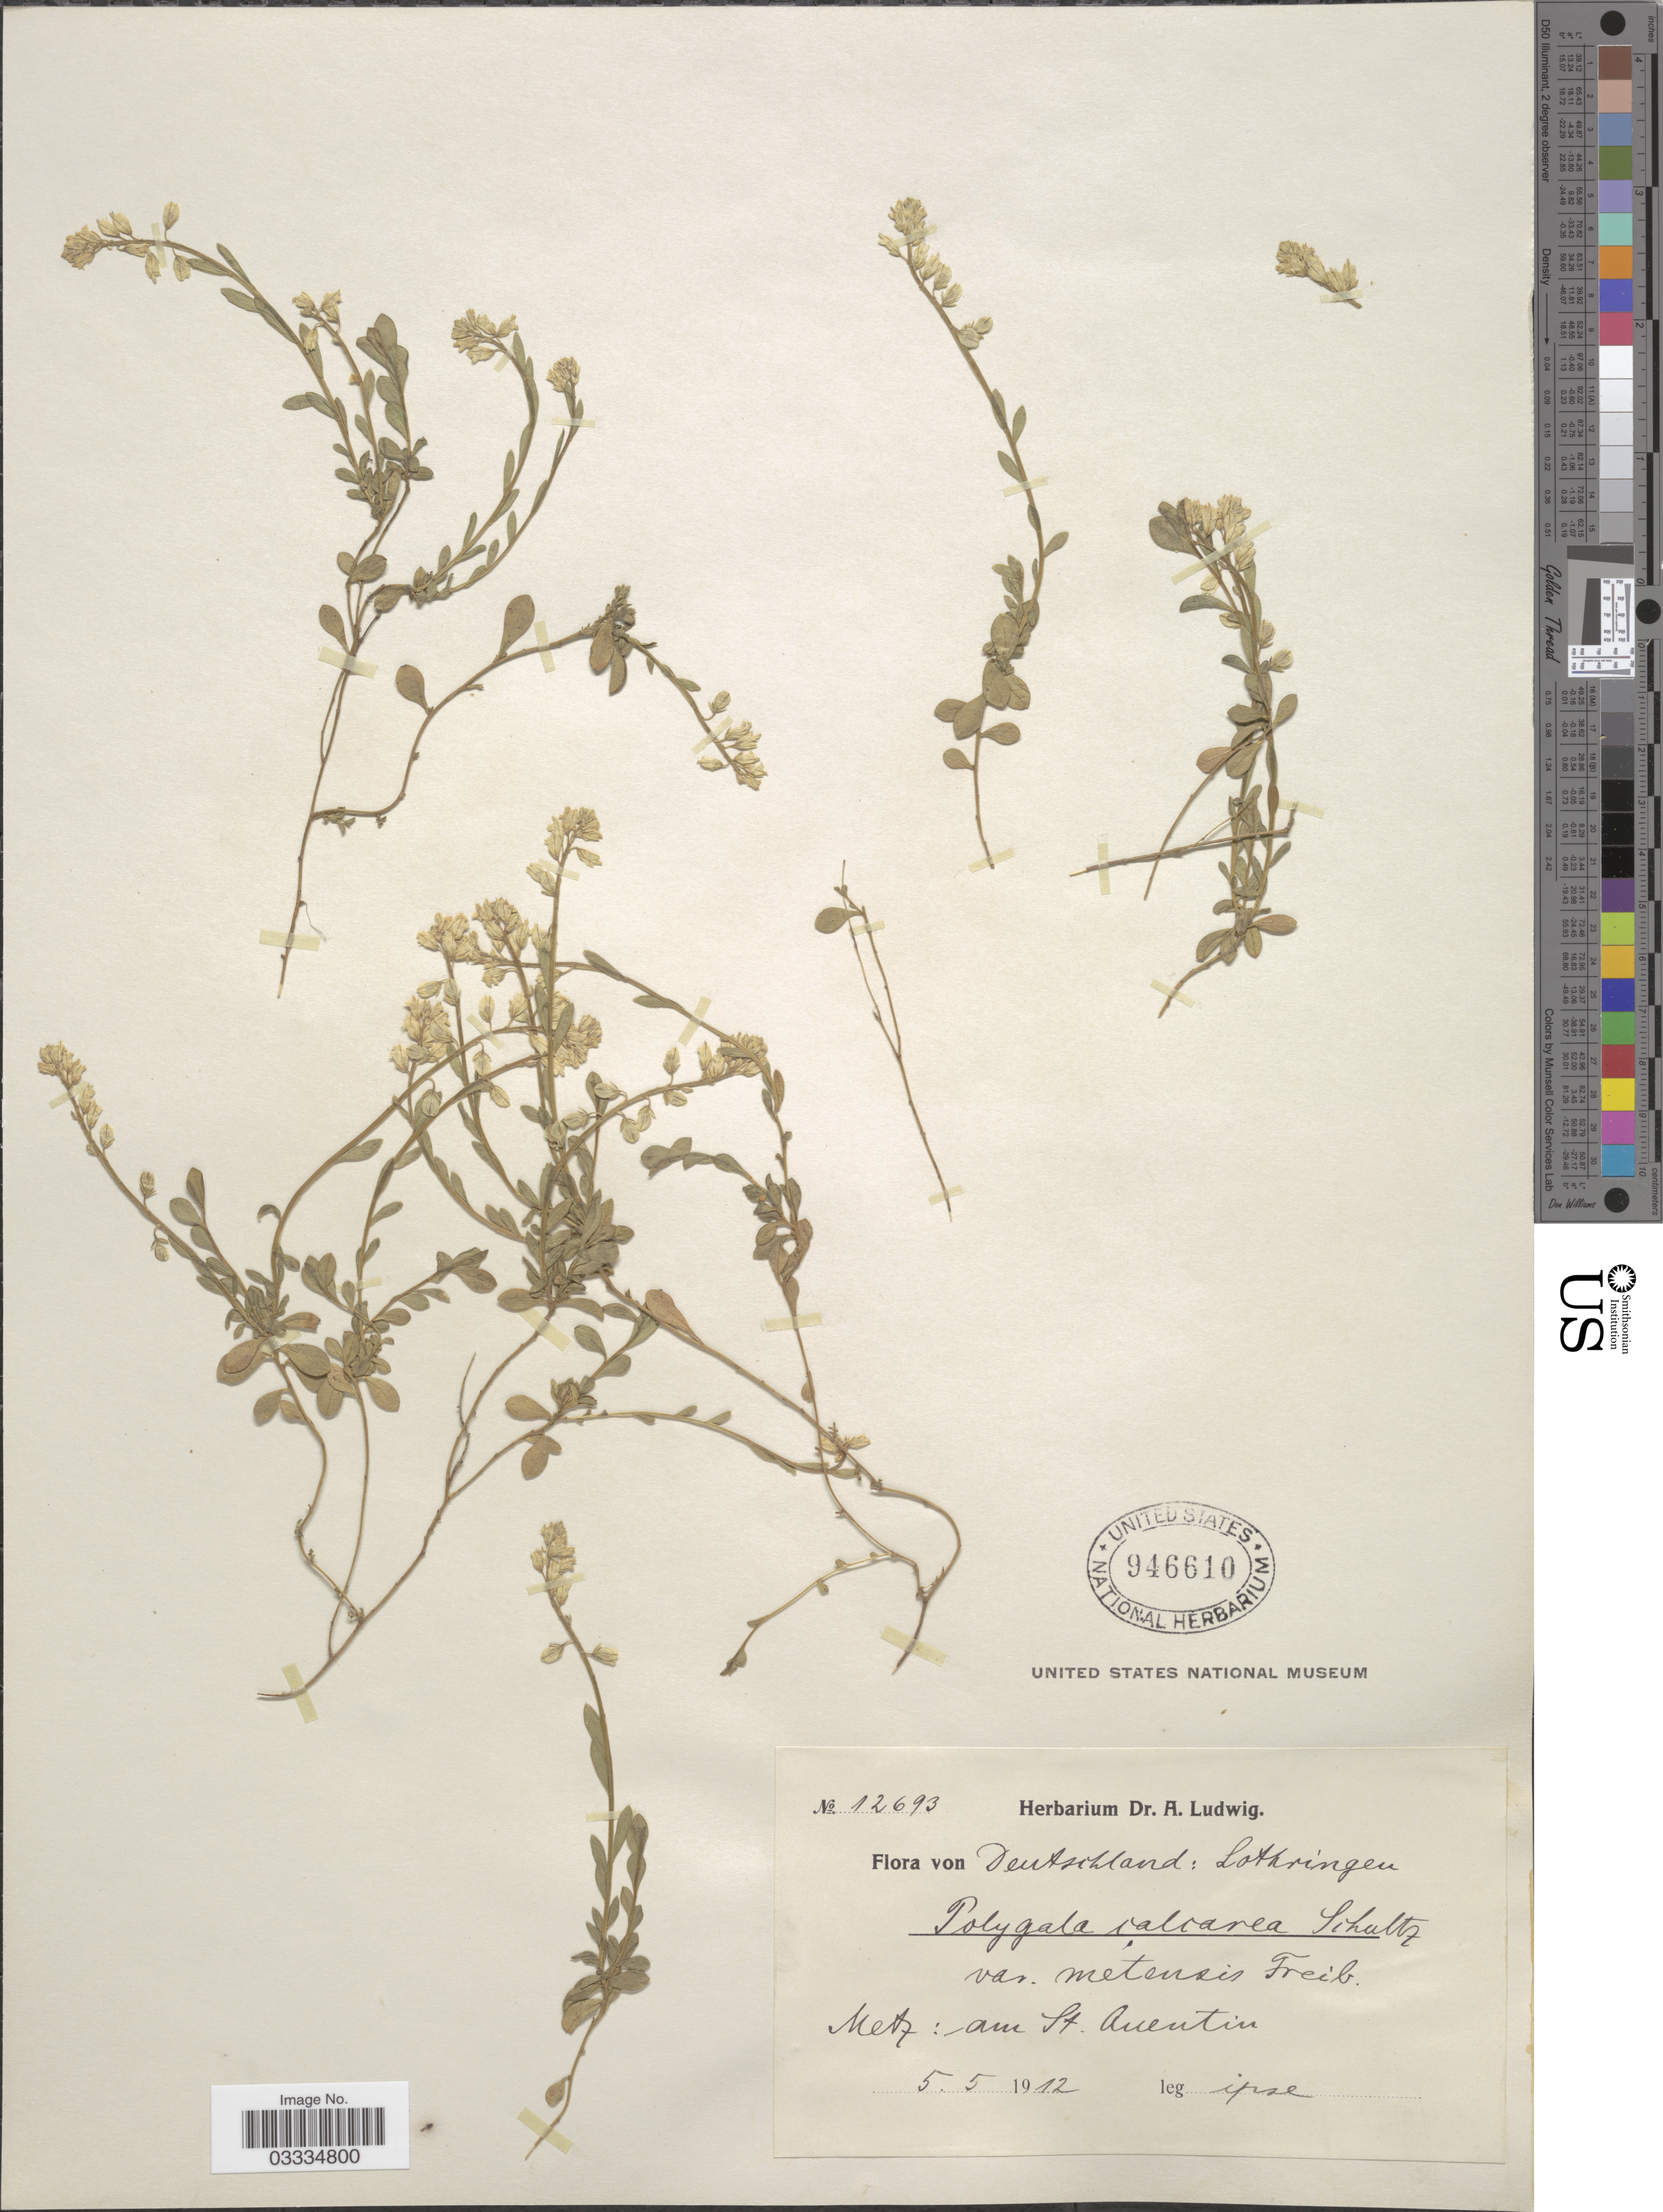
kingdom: Plantae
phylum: Tracheophyta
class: Magnoliopsida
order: Fabales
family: Polygalaceae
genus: Polygala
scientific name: Polygala sp.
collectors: A. Ludwig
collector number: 12693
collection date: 1912-05-05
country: Germany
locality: Deutschland: Lothringen. Metz: am St Quentin.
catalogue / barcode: US 946610